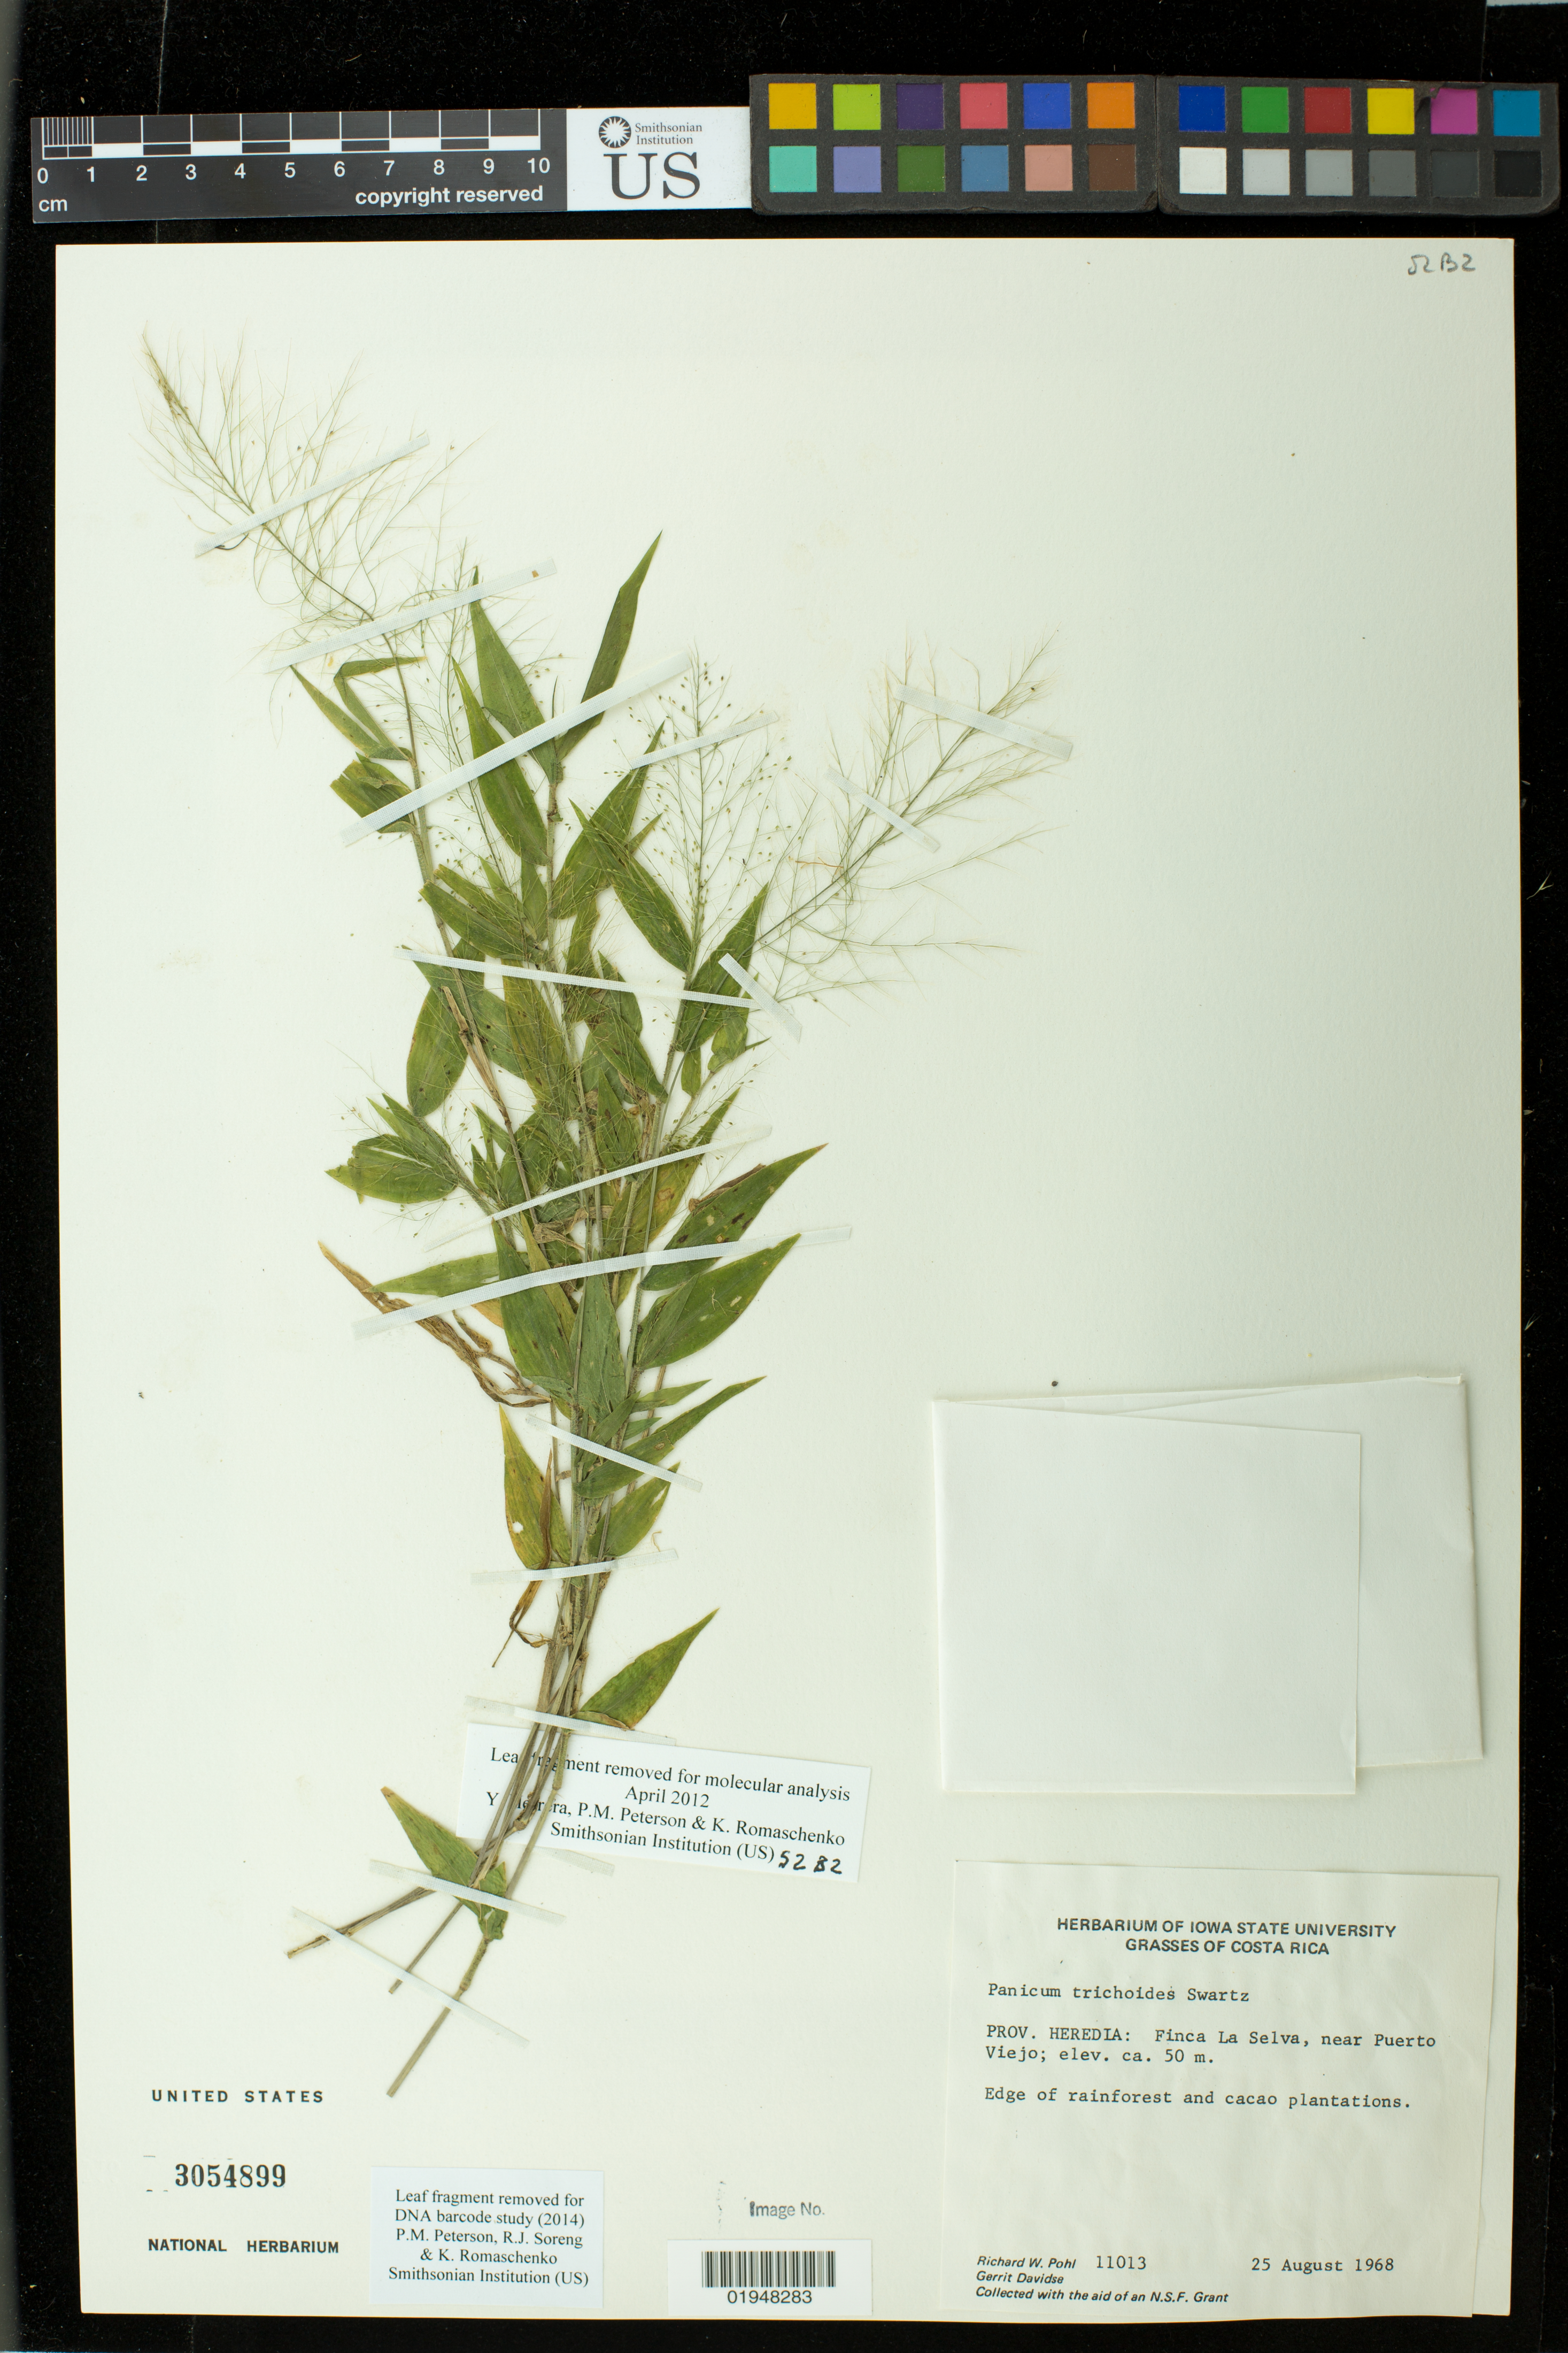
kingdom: Plantae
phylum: Tracheophyta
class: Liliopsida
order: Poales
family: Poaceae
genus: Panicum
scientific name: Panicum trichoides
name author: Sw.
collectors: R. W. Pohl & G. Davidse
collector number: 11013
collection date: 1968-08-25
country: Costa Rica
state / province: Heredia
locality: Finca La Selva, near Puerto Viejo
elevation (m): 50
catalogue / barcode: US 3054899